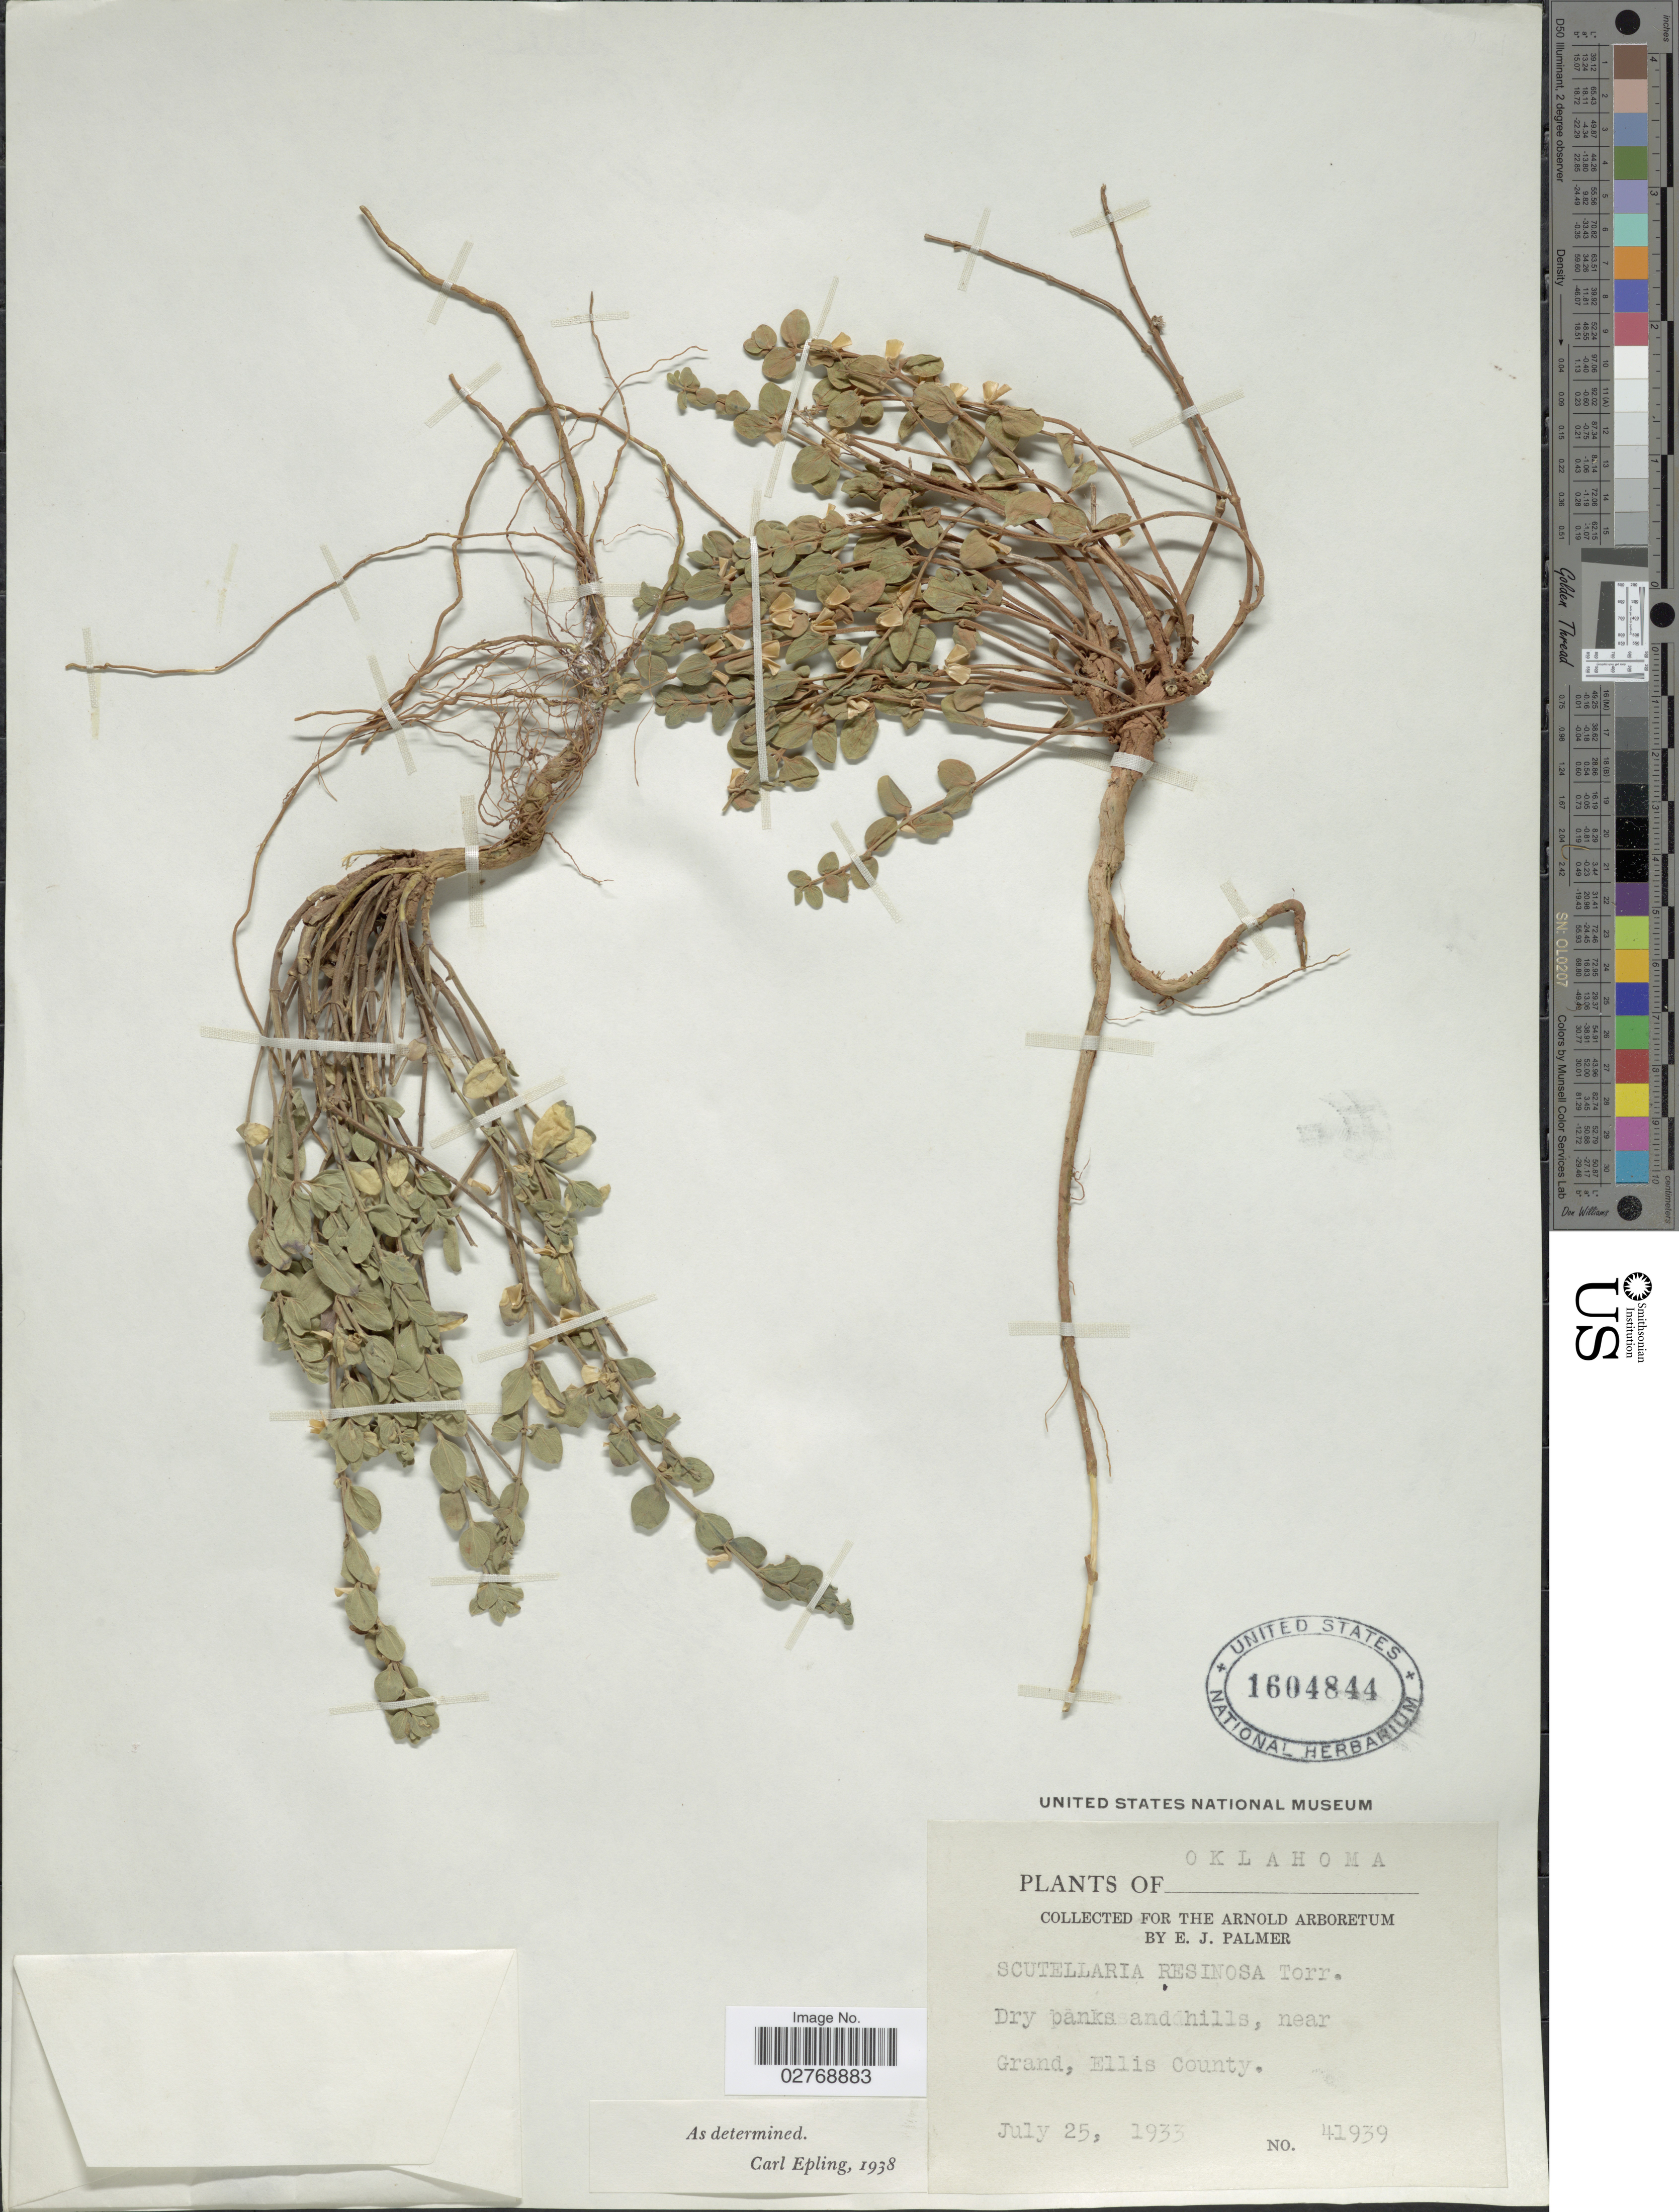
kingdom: Plantae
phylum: Tracheophyta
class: Magnoliopsida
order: Lamiales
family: Lamiaceae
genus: Scutellaria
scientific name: Scutellaria resinosa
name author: Torr.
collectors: E. J. Palmer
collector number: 41939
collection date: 1933-07-25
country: United States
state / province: Oklahoma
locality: Near Grand, Ellis County.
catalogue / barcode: US 1604844